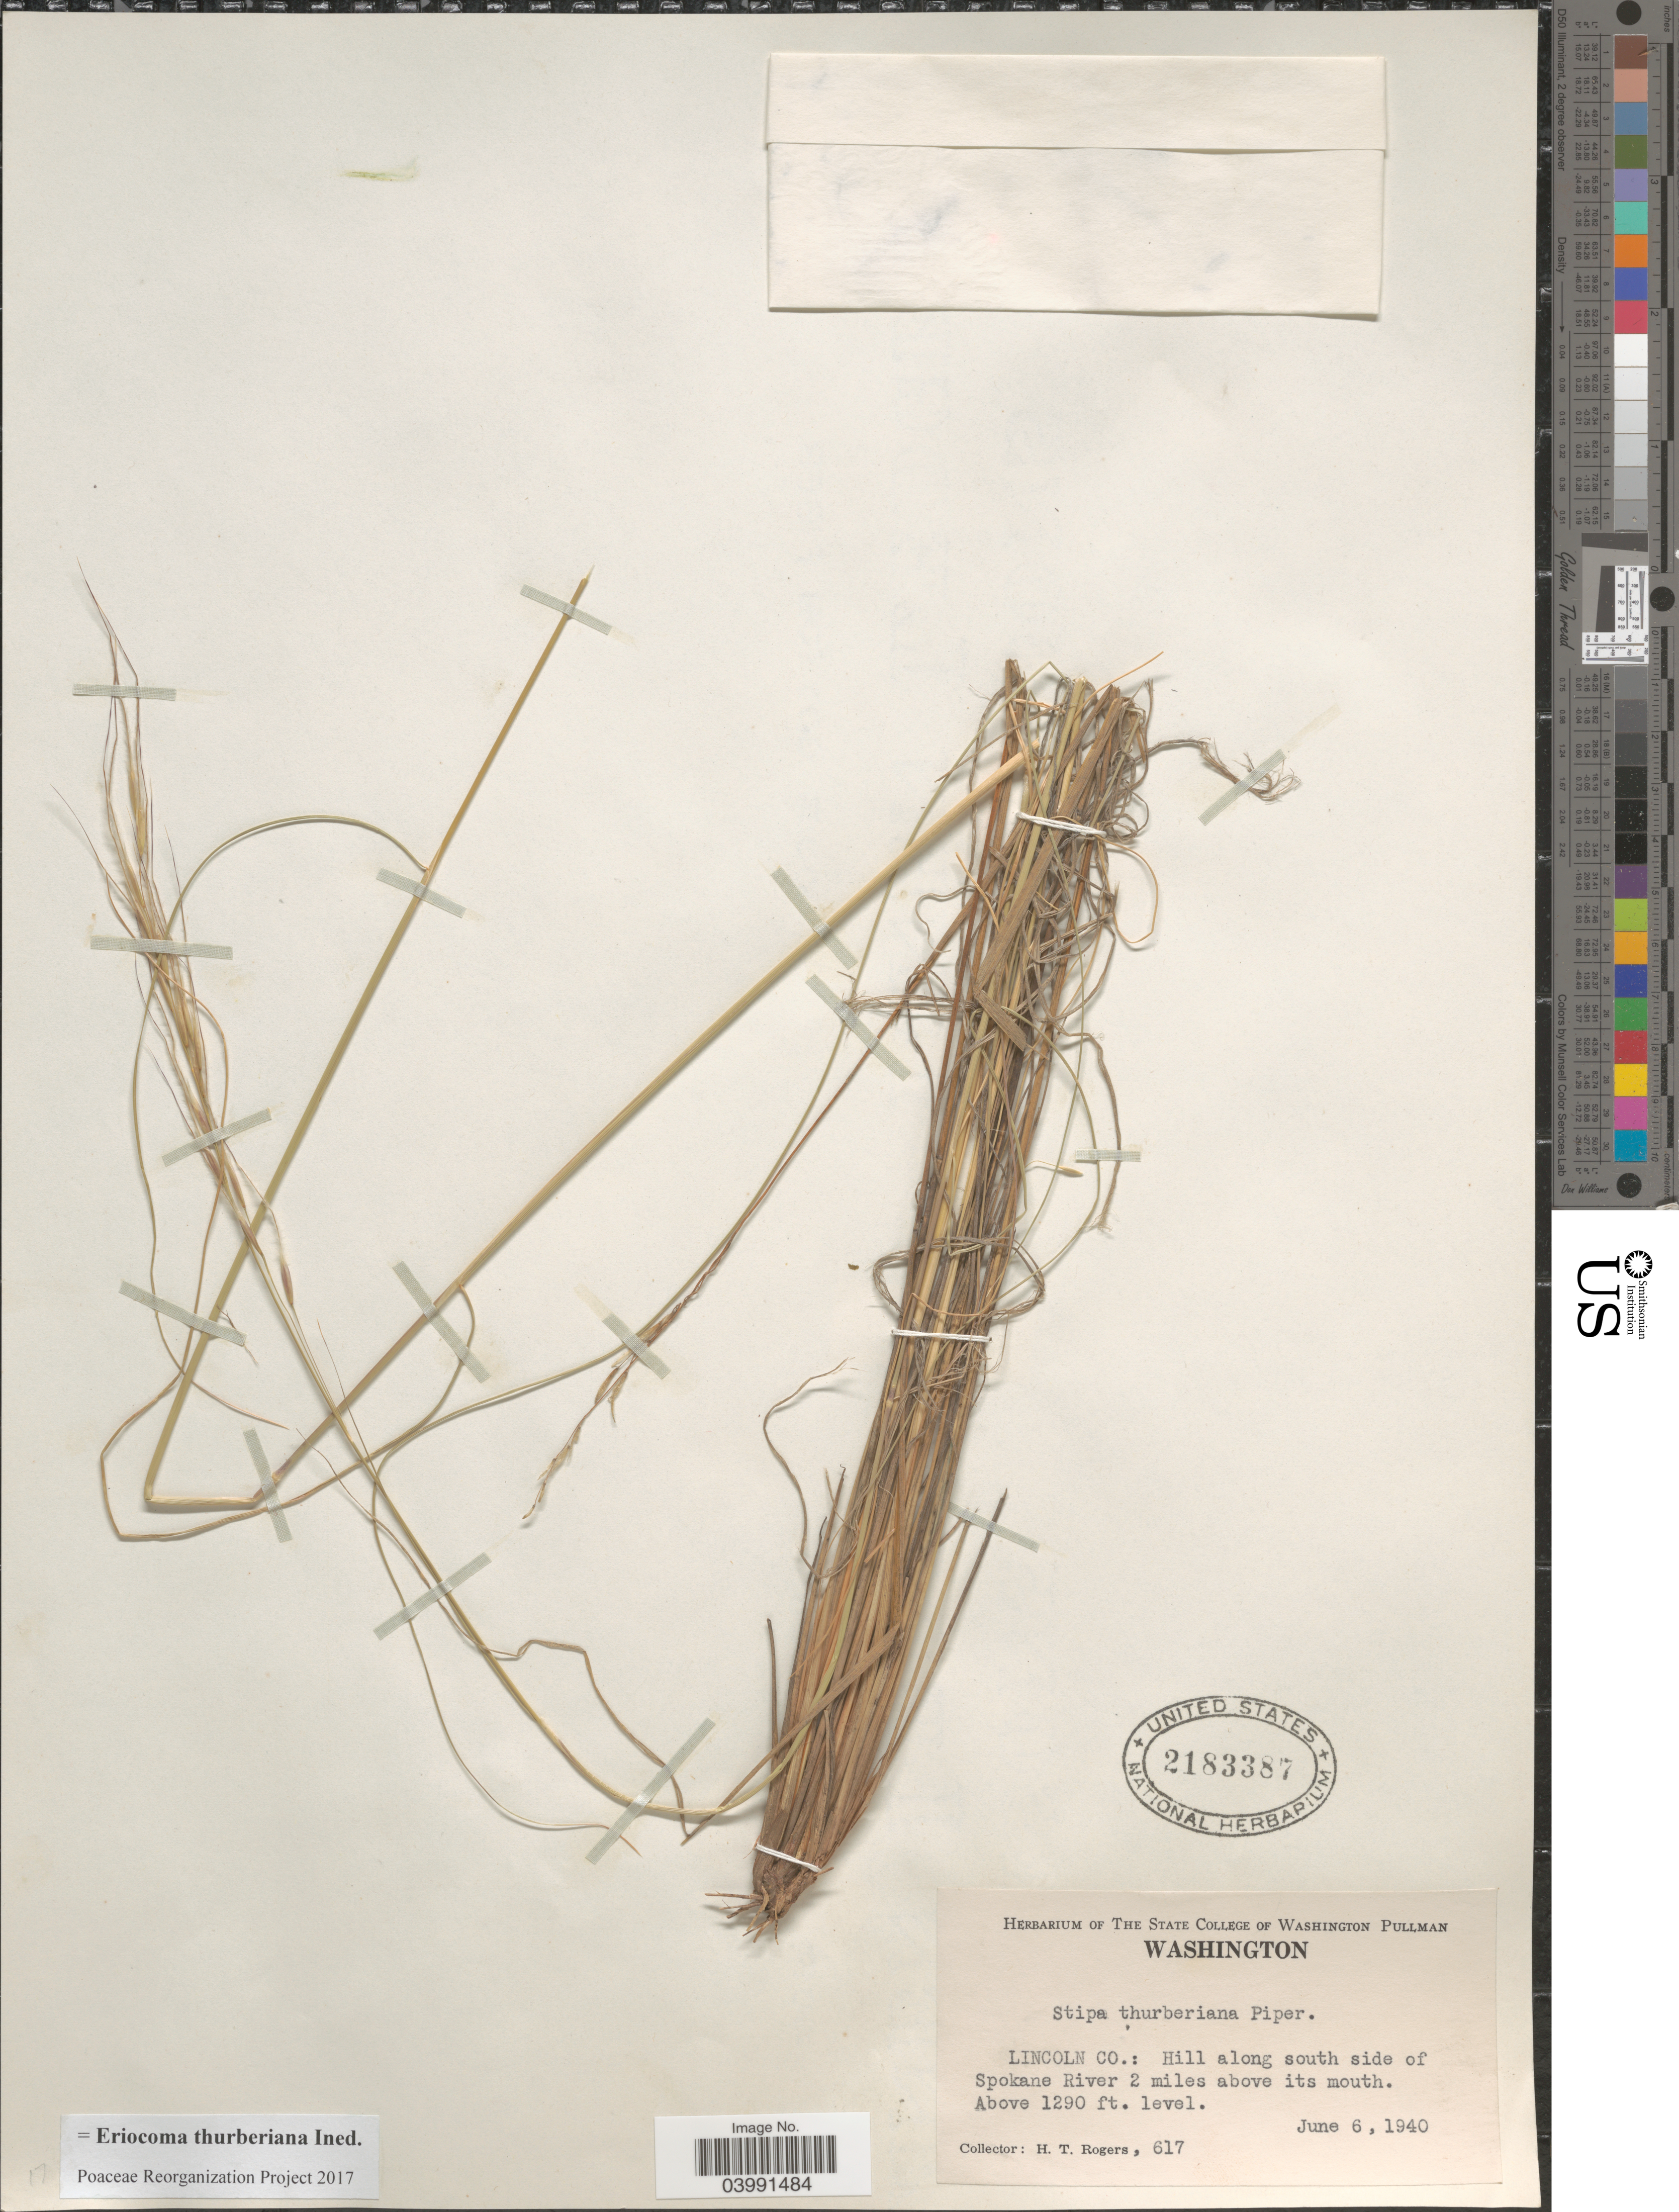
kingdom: Plantae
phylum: Tracheophyta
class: Liliopsida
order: Poales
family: Poaceae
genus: Eriocoma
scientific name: Eriocoma thurberiana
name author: (Piper) Romasch.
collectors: H. Rogers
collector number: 617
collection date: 1940-06-06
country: United States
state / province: Washington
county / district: Lincoln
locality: Lincoln Co.: Hill along south side of Spokane River 2 miles above its mouth.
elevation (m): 393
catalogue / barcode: US 2183387